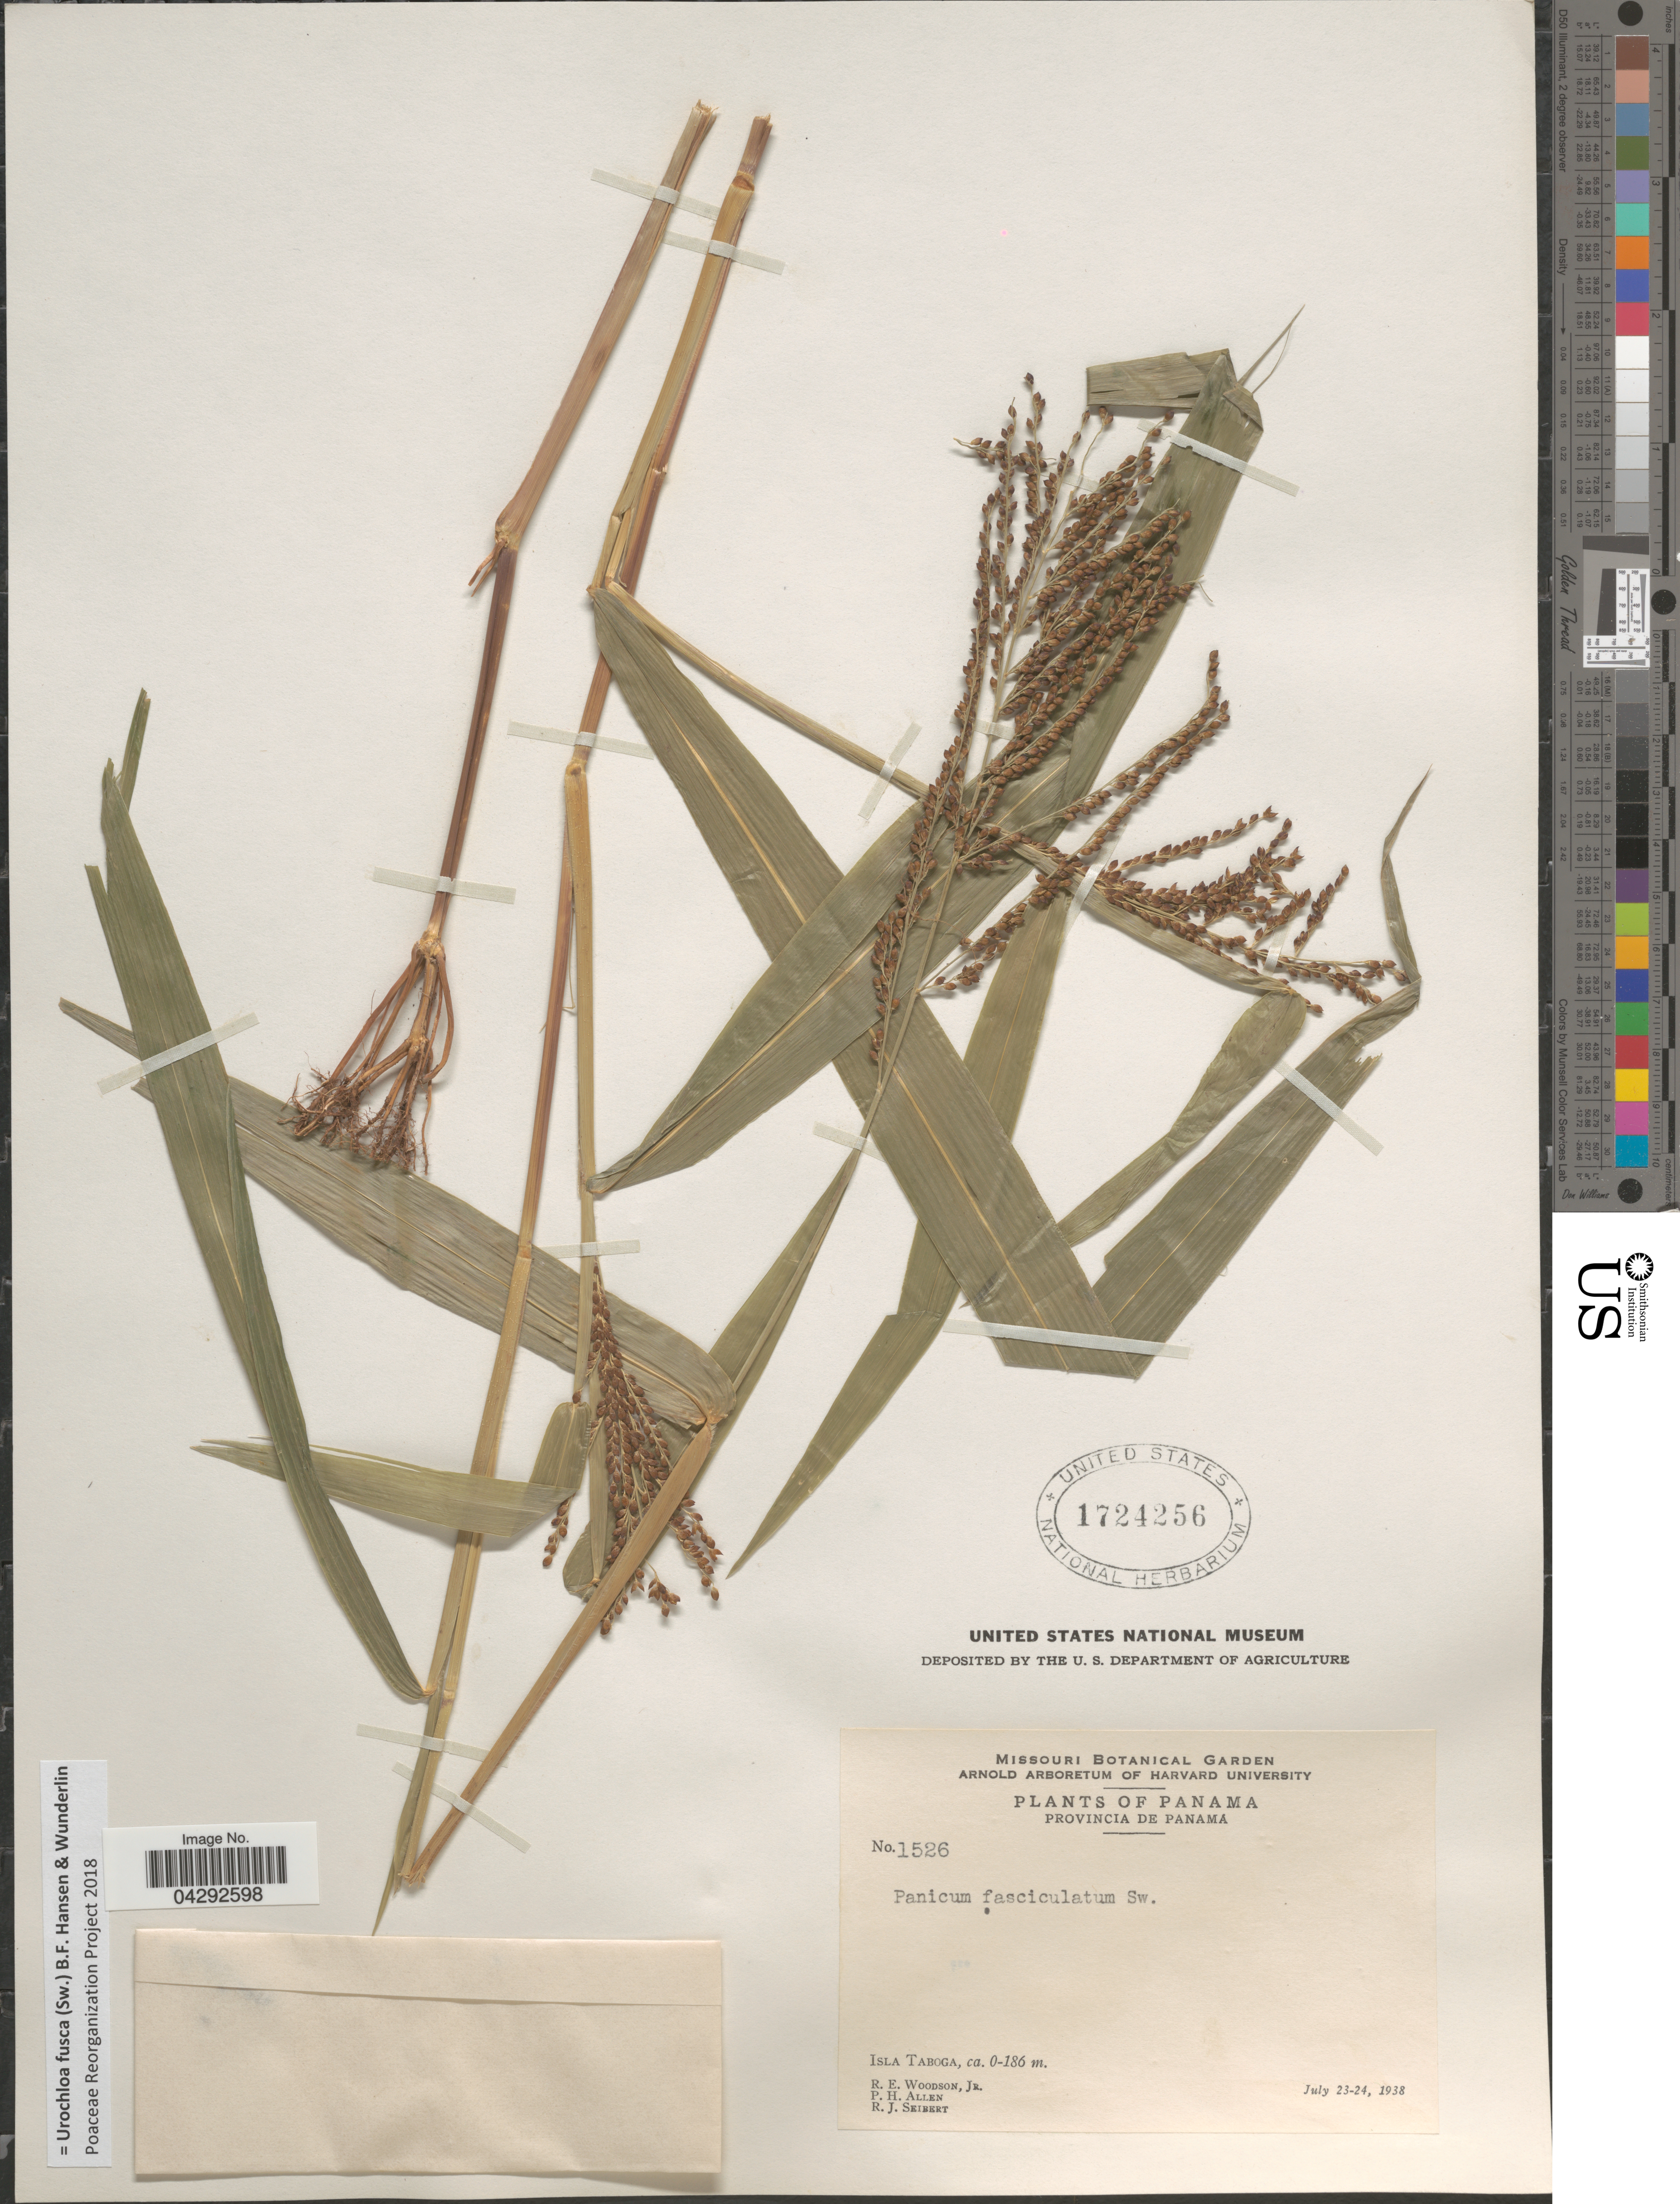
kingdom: Plantae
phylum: Tracheophyta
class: Liliopsida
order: Poales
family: Poaceae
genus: Urochloa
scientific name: Urochloa fusca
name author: (Sw.) B.F. Hansen & Wunderlin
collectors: R. E. Woodson, P. H. Allen & R. J. Seibert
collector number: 1526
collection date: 1938-07-23/1938-07-24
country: Panama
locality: Isla Taboga.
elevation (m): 0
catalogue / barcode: US 1724256